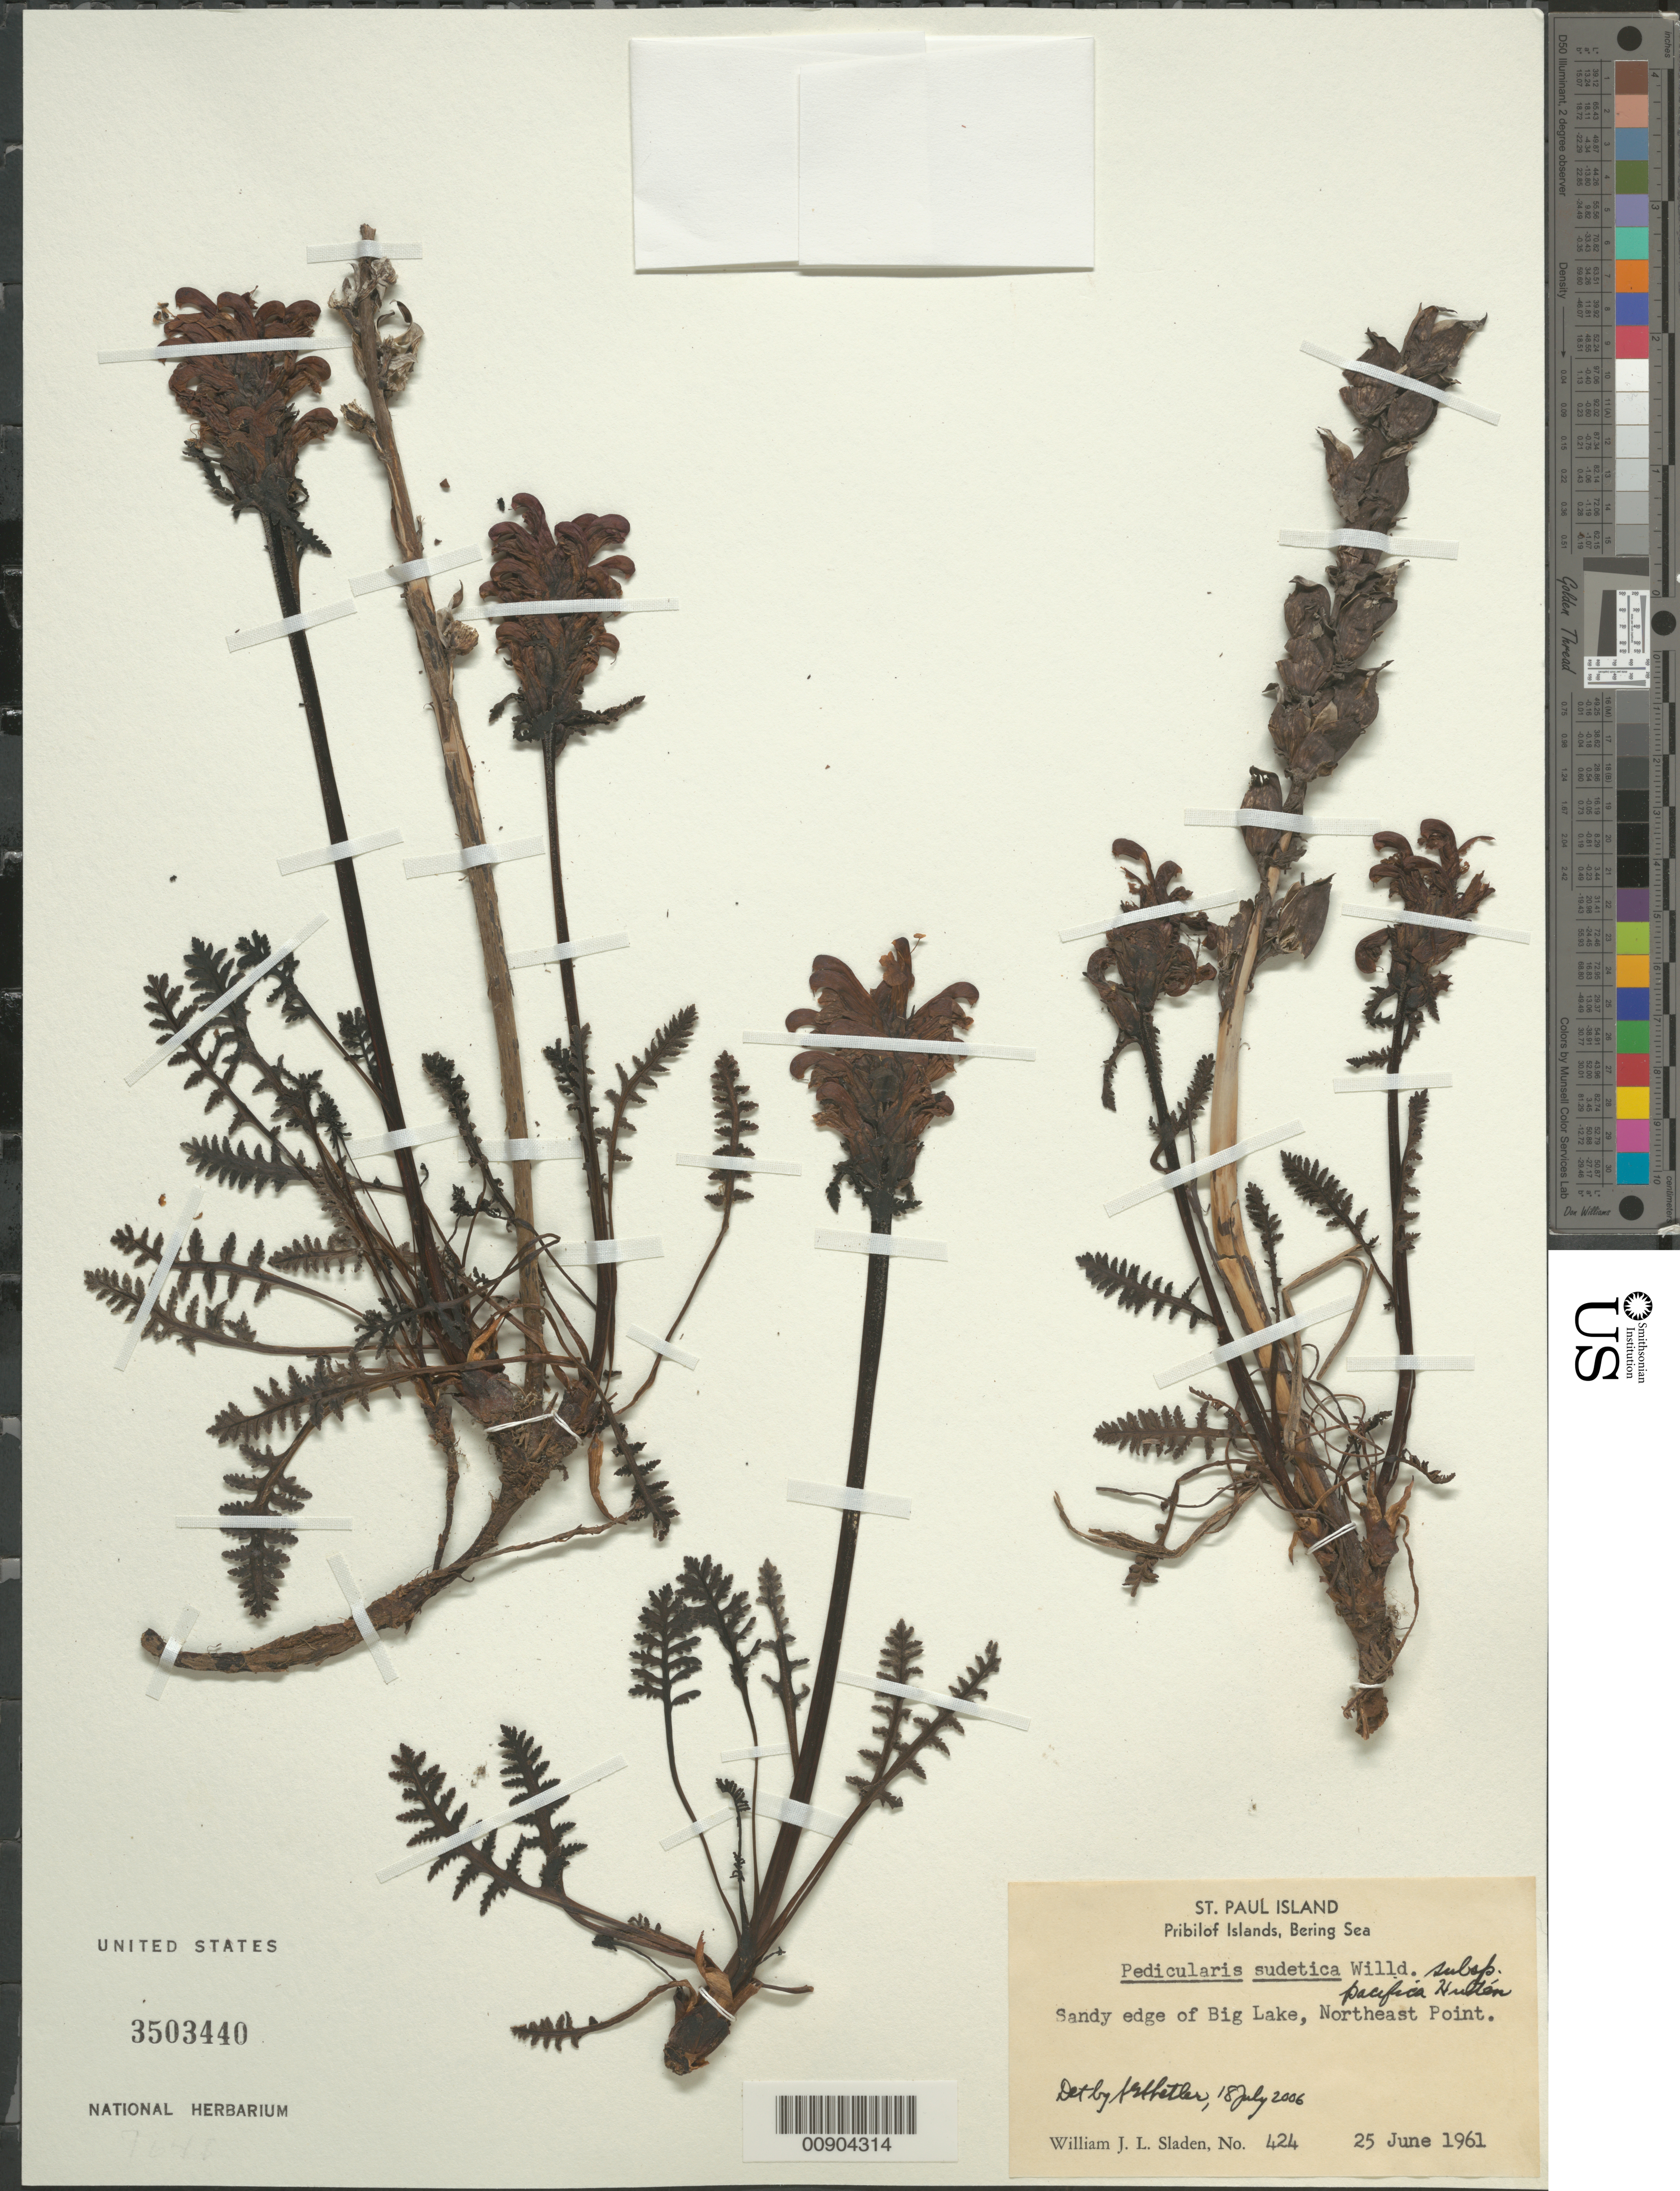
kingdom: Plantae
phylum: Tracheophyta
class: Magnoliopsida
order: Lamiales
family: Orobanchaceae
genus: Pedicularis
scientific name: Pedicularis sudetica subsp. pacifica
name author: Hultén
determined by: Shetler, Stanwyn G., (US), NMNH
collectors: W. Sladen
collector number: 424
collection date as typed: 25 Jun 1961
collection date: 1961-06-25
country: United States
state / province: Alaska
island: St. Paul Island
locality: Big Lake, Northeast Point., Bering Sea, Pribilof Islands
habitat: Sandy edge.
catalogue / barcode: US 3503440